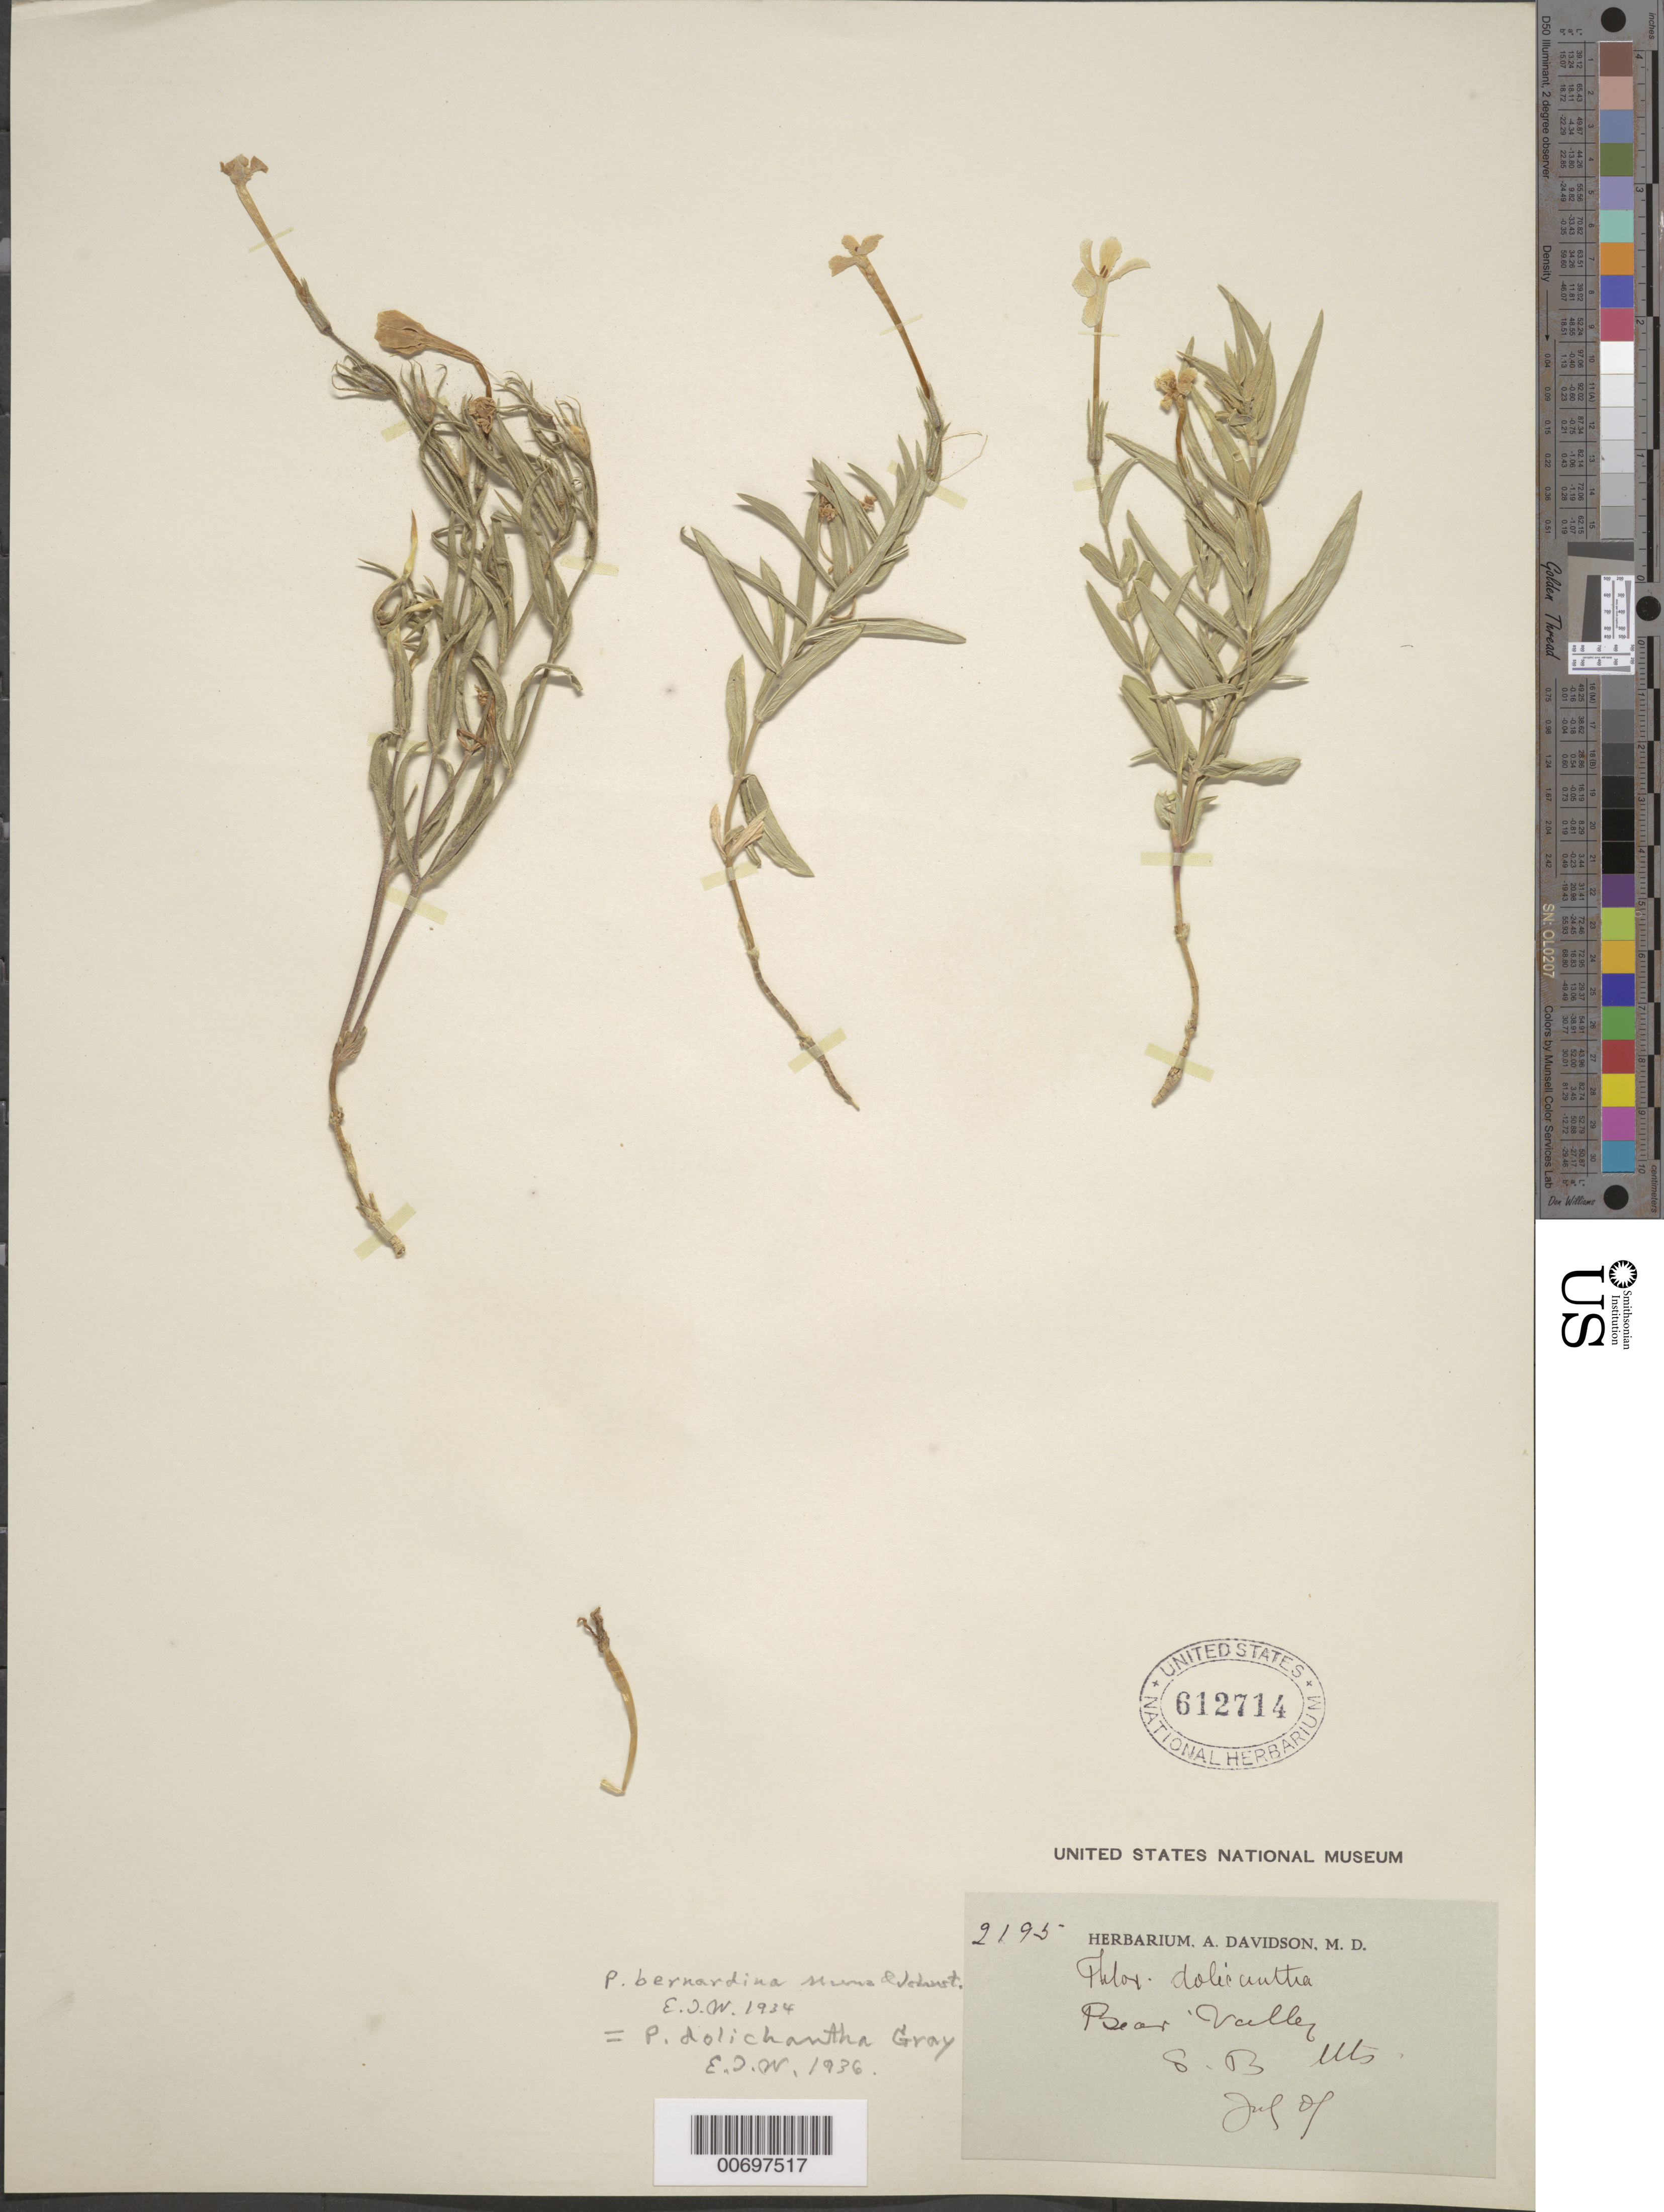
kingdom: Plantae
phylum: Tracheophyta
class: Magnoliopsida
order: Ericales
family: Polemoniaceae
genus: Phlox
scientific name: Phlox dolichantha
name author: A. Gray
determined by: Wherry, E.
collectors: A. Davidson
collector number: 2195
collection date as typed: Jul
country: United States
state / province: California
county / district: San Bernardino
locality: Bear Valley, San Bernardino Mts.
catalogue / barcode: US 612714